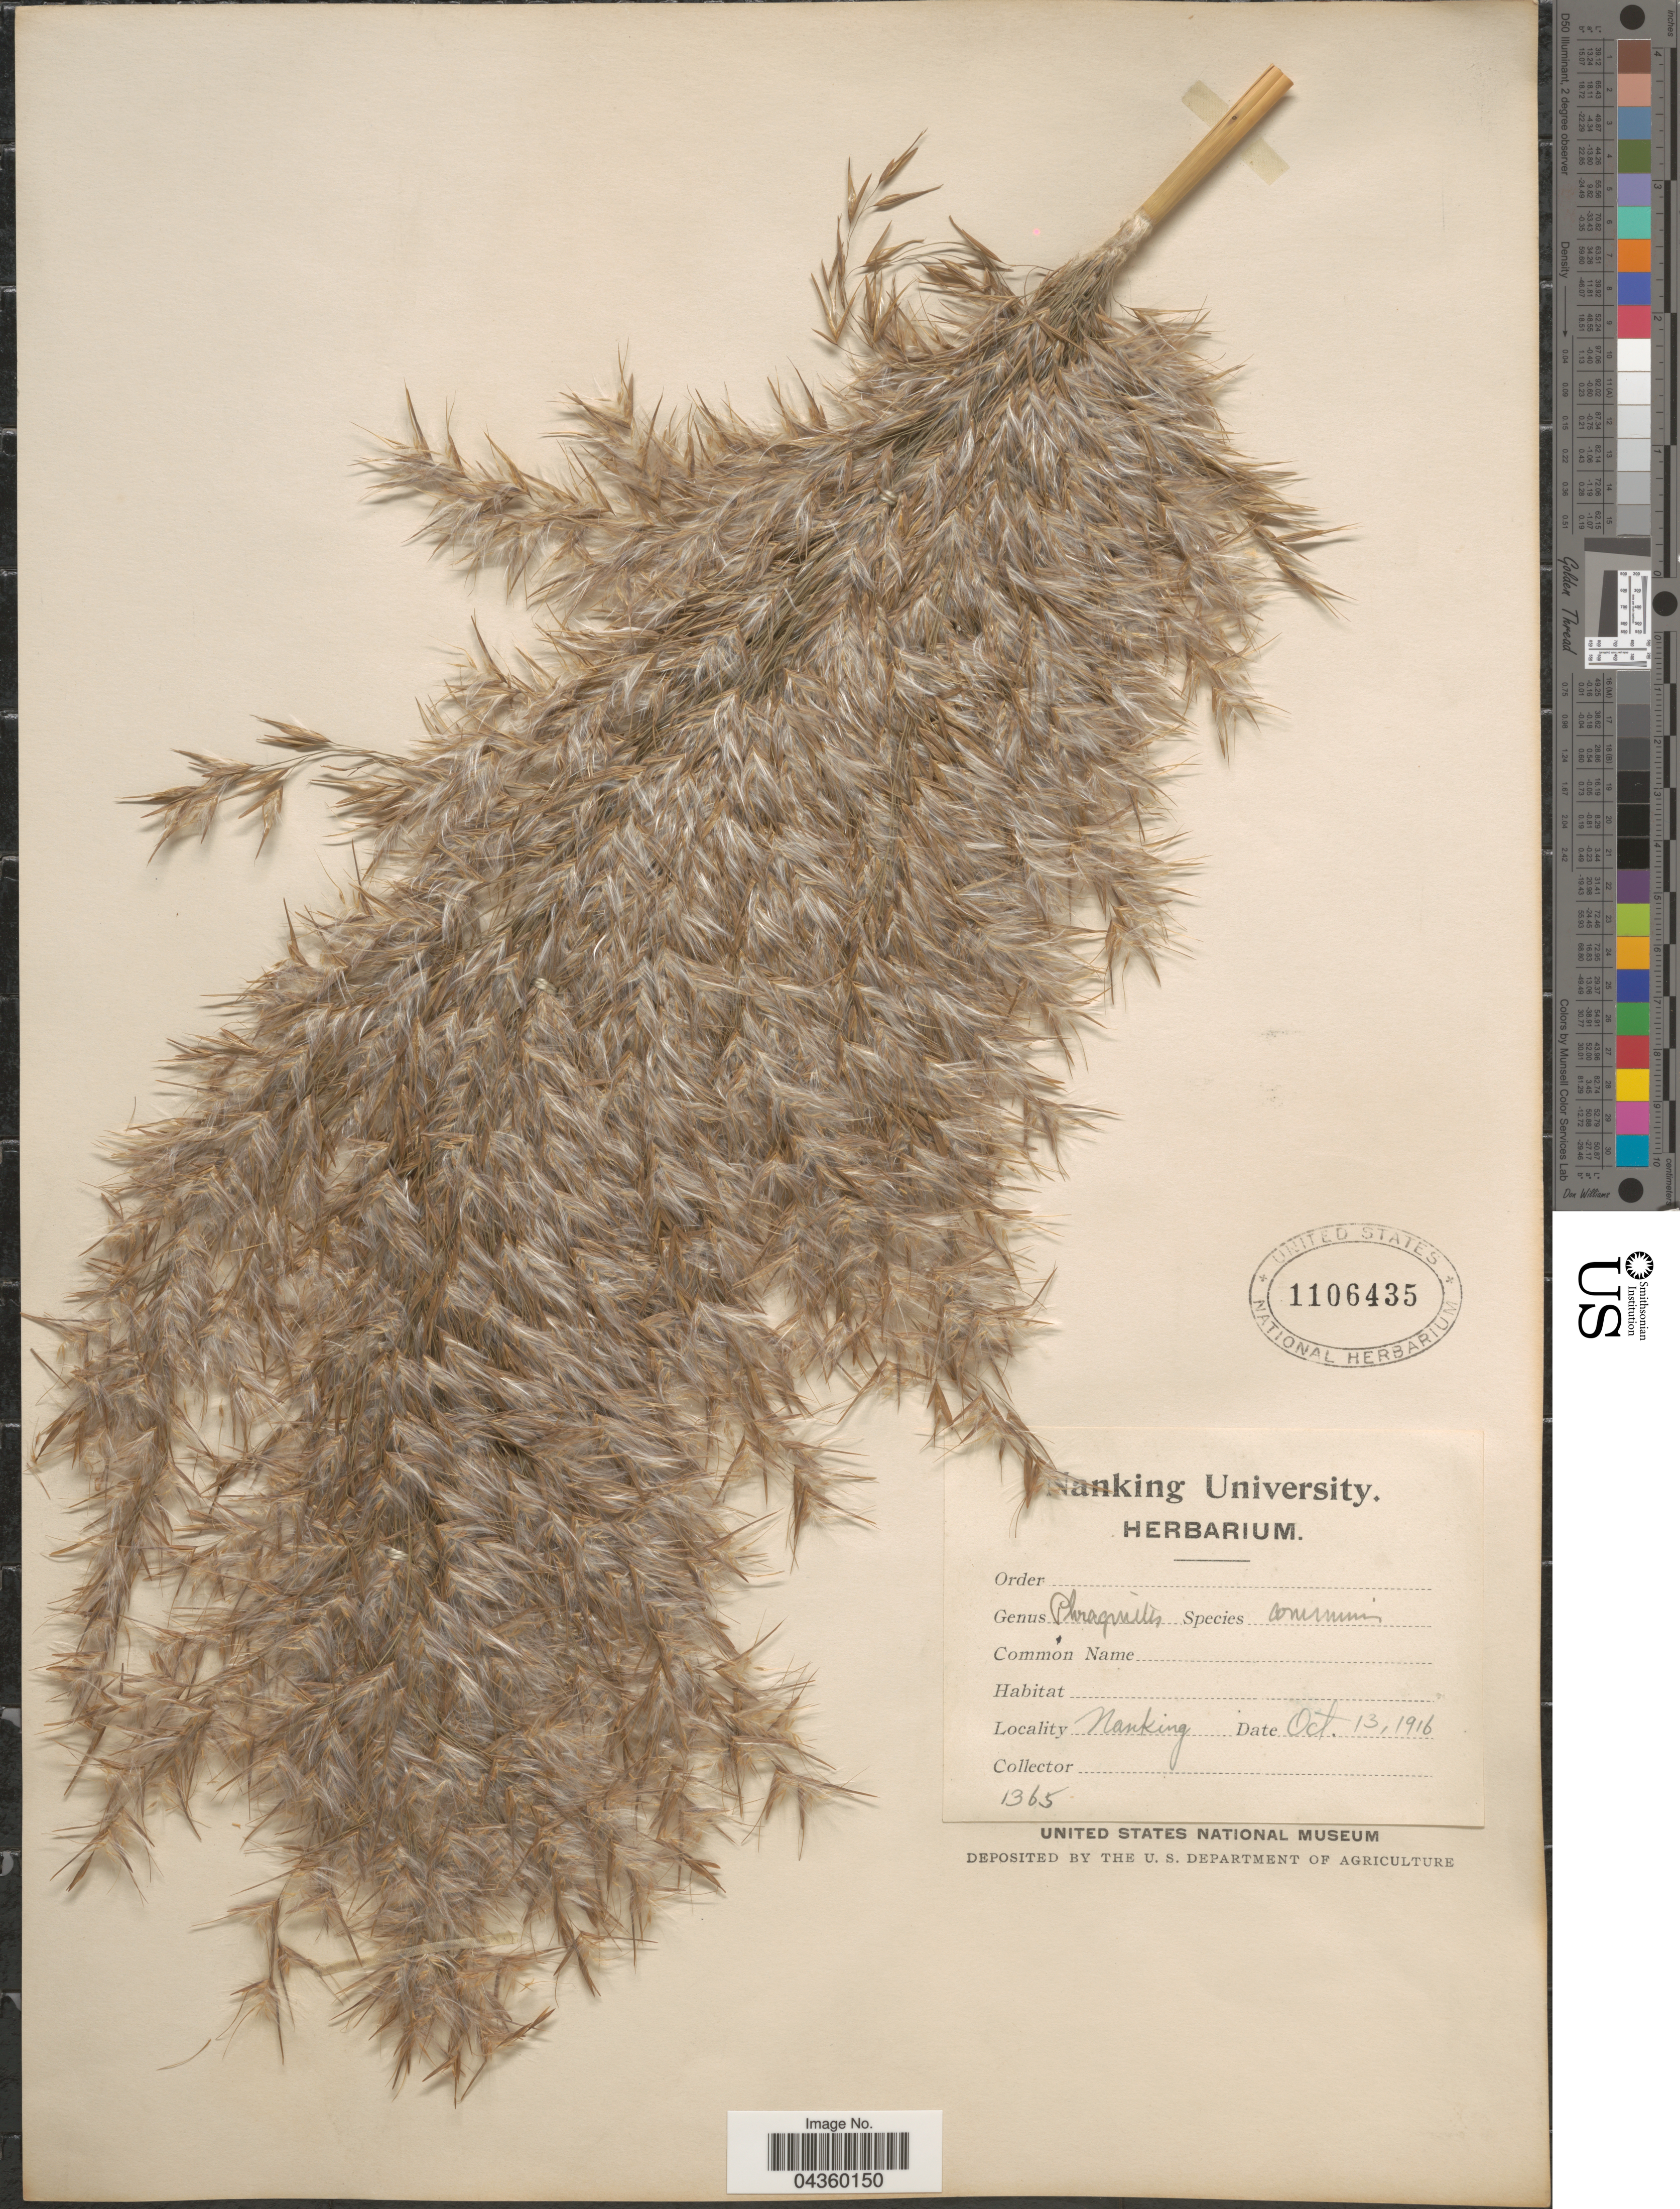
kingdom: Plantae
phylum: Tracheophyta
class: Liliopsida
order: Poales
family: Poaceae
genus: Phragmites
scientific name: Phragmites australis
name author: (Cav.) Trin. ex Steud.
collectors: ex herb. University of Nanking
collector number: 1365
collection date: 1916-10-13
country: China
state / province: Jiangsu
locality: Nanking.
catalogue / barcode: US 1106435